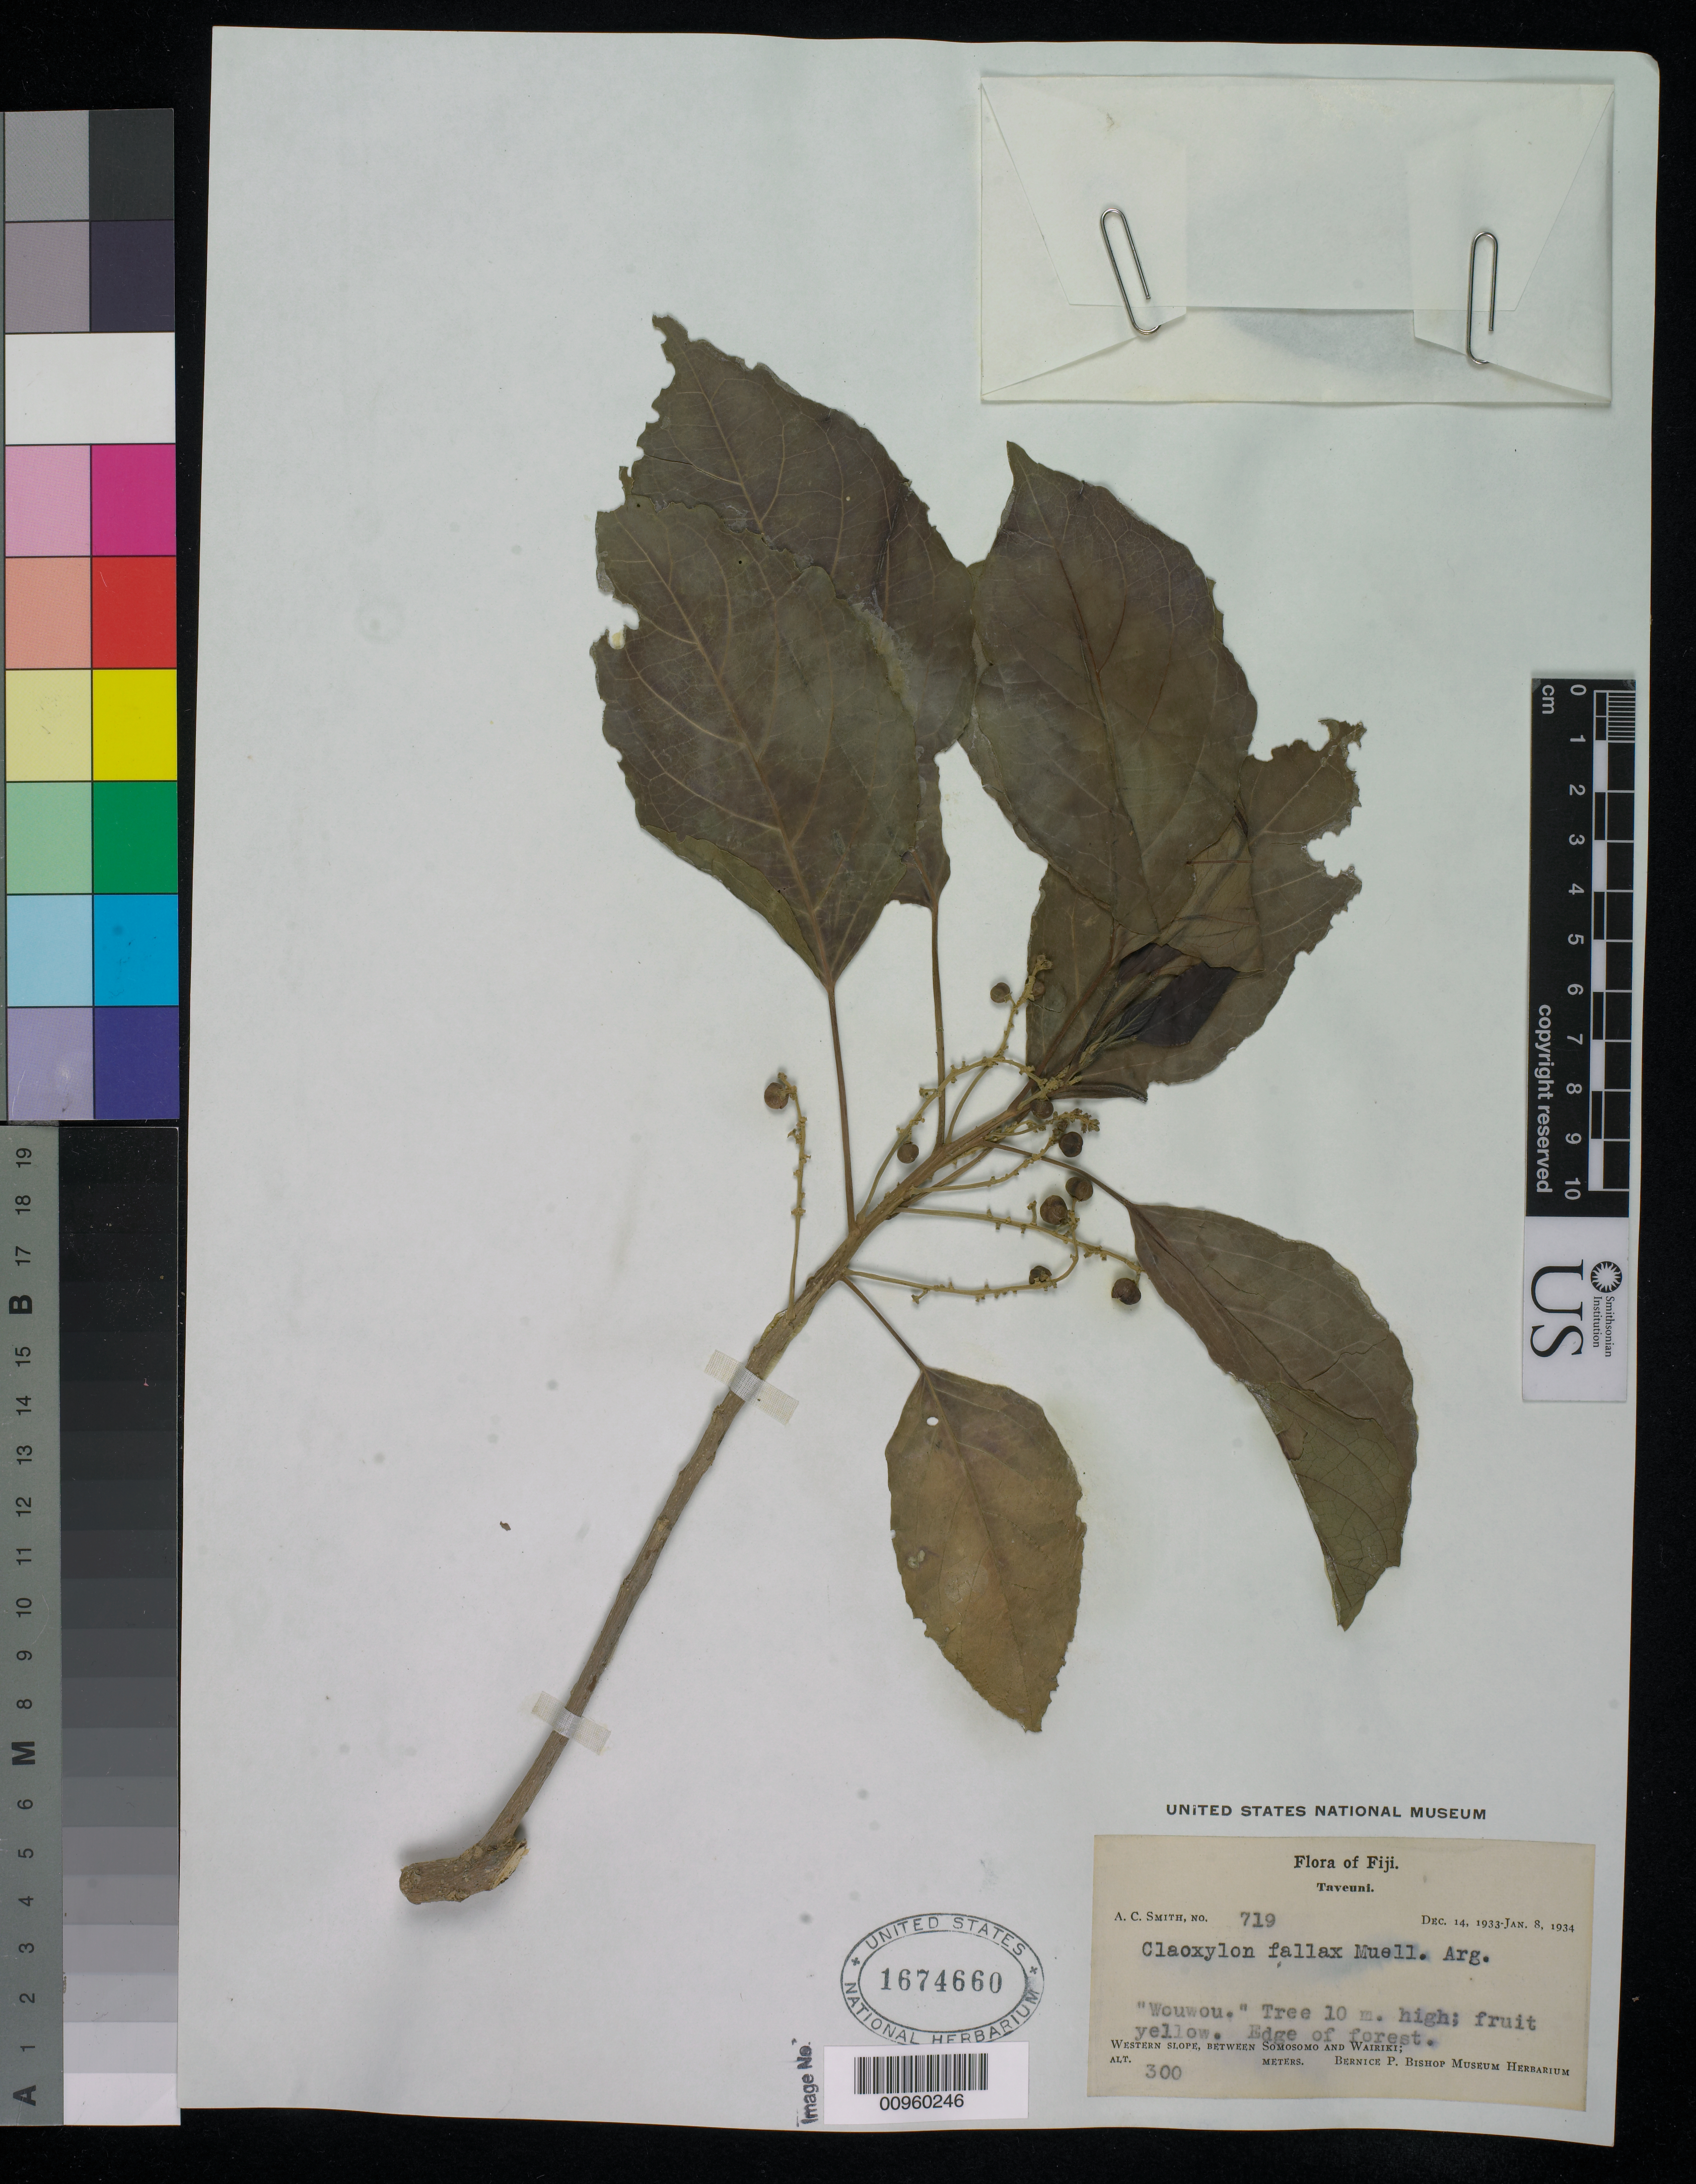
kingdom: Plantae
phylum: Tracheophyta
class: Magnoliopsida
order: Malpighiales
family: Euphorbiaceae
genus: Claoxylon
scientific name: Claoxylon fallax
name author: Müll. Arg.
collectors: C. A. Smith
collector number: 719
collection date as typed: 14 Dec 1933 to 08 Jan 1934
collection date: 1933-12-14/1934-01-08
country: Fiji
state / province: Northern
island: Taveuni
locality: Western slope, between Somosomo and Wairiki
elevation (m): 300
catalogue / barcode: US 1674660